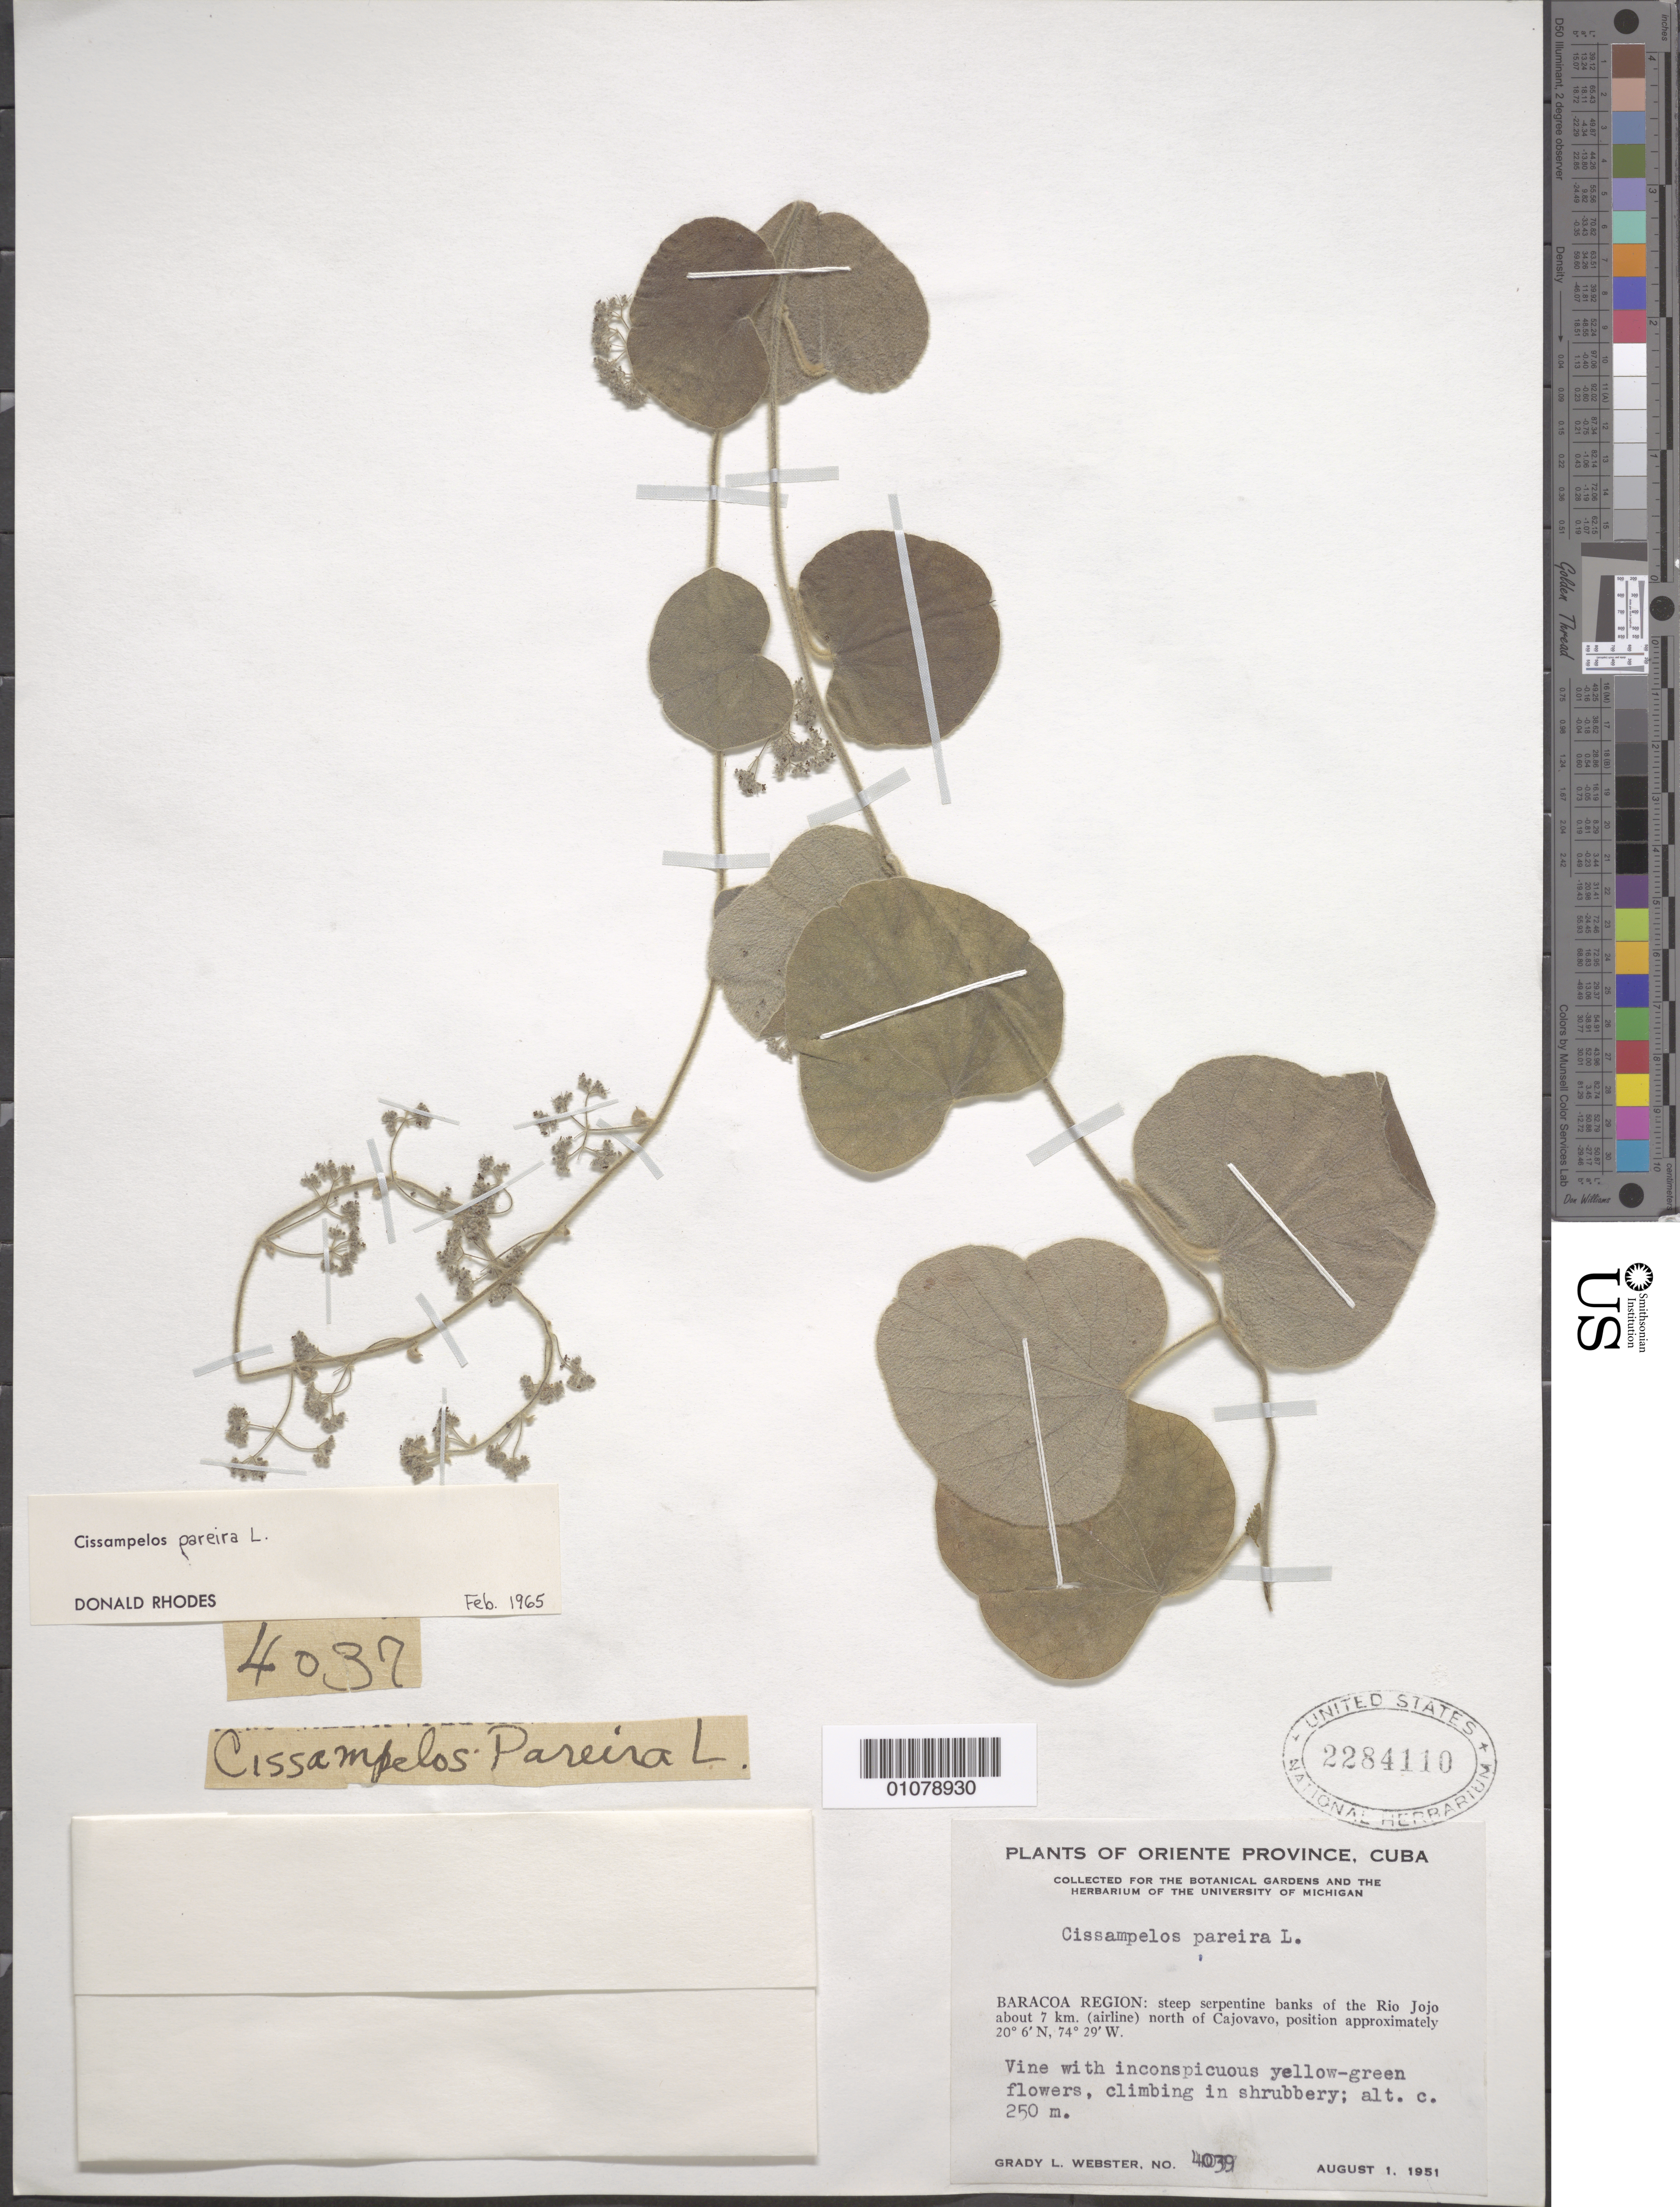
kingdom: Plantae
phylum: Tracheophyta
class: Magnoliopsida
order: Ranunculales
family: Menispermaceae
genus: Cissampelos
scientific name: Cissampelos pareira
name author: L.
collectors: G. L. Webster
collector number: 4039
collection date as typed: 01 Aug 1951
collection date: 1951-08-01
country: Cuba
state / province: Guantánamo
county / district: Baracoa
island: Cuba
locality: Oriente, Baracoa region Rio Jojo about 7 km (airline) N of Cajovavo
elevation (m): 76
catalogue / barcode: US 2284110